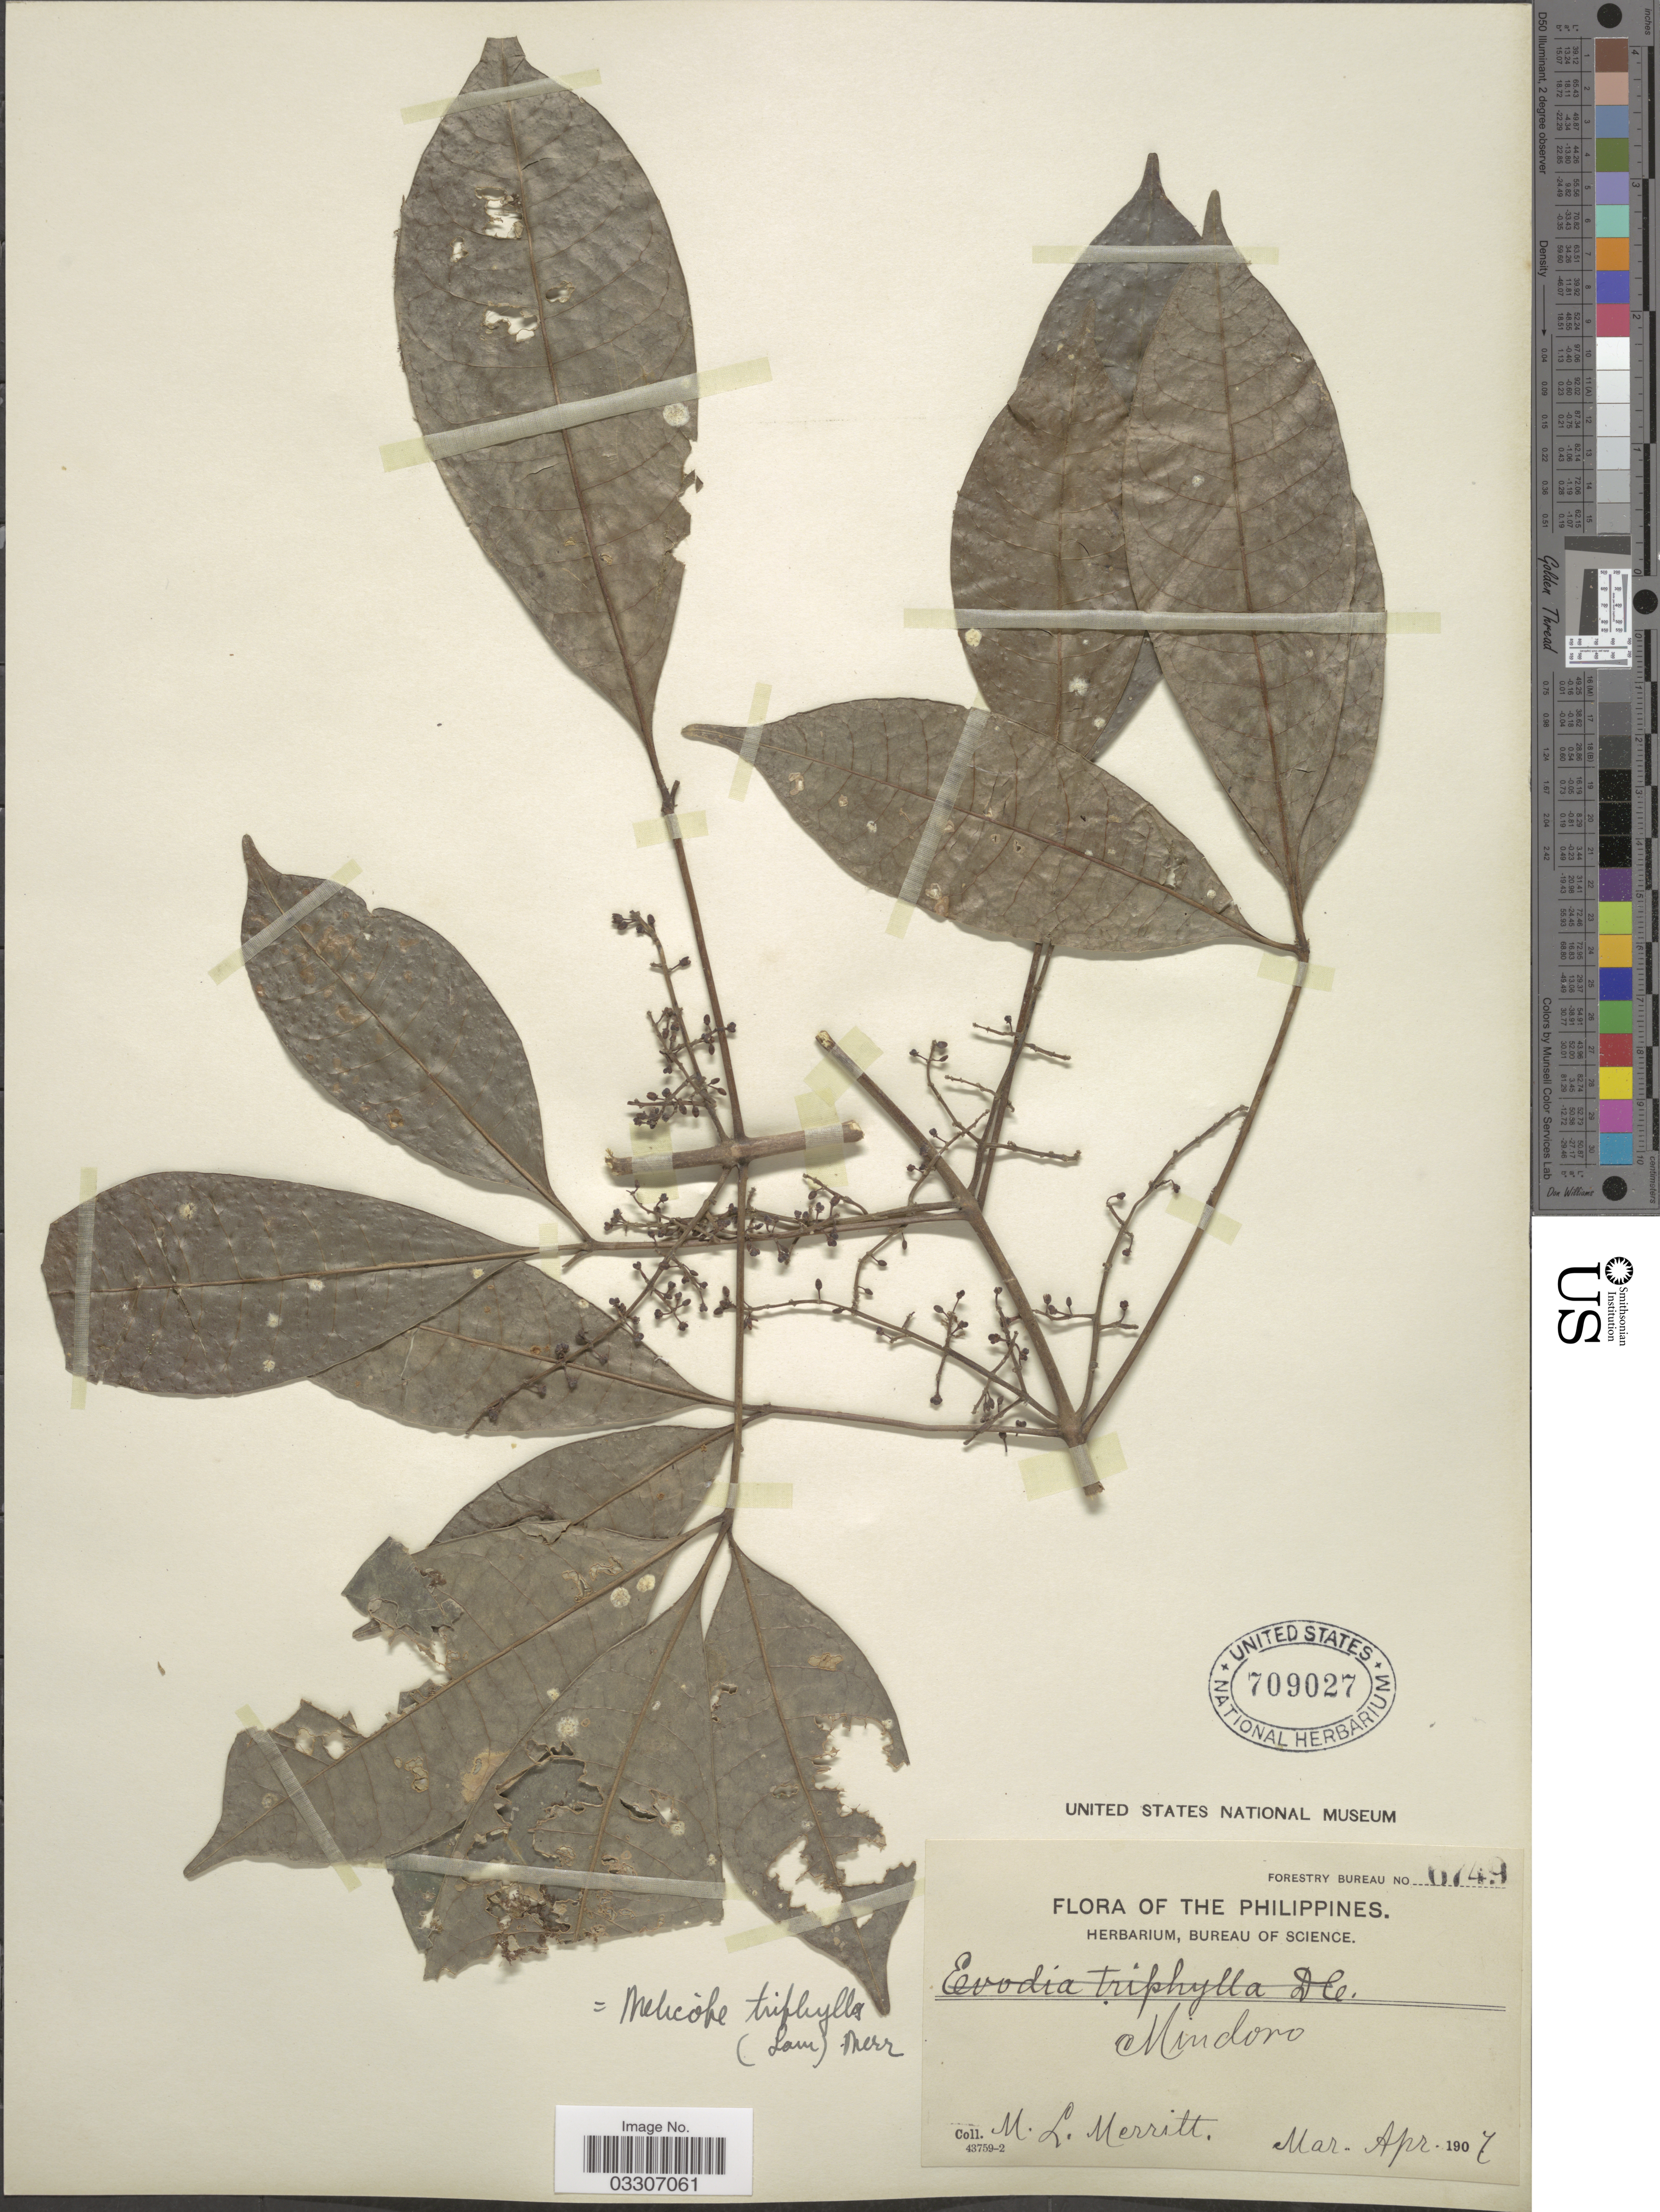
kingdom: Plantae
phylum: Tracheophyta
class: Magnoliopsida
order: Sapindales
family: Rutaceae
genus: Melicope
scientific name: Melicope triphylla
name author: (Lam.) Merr.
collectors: M. L. Merritt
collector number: Forestry Bureau 6749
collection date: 1907-03/1907-04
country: Philippines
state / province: Mimaropa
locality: Mindoro.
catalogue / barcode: US 709027